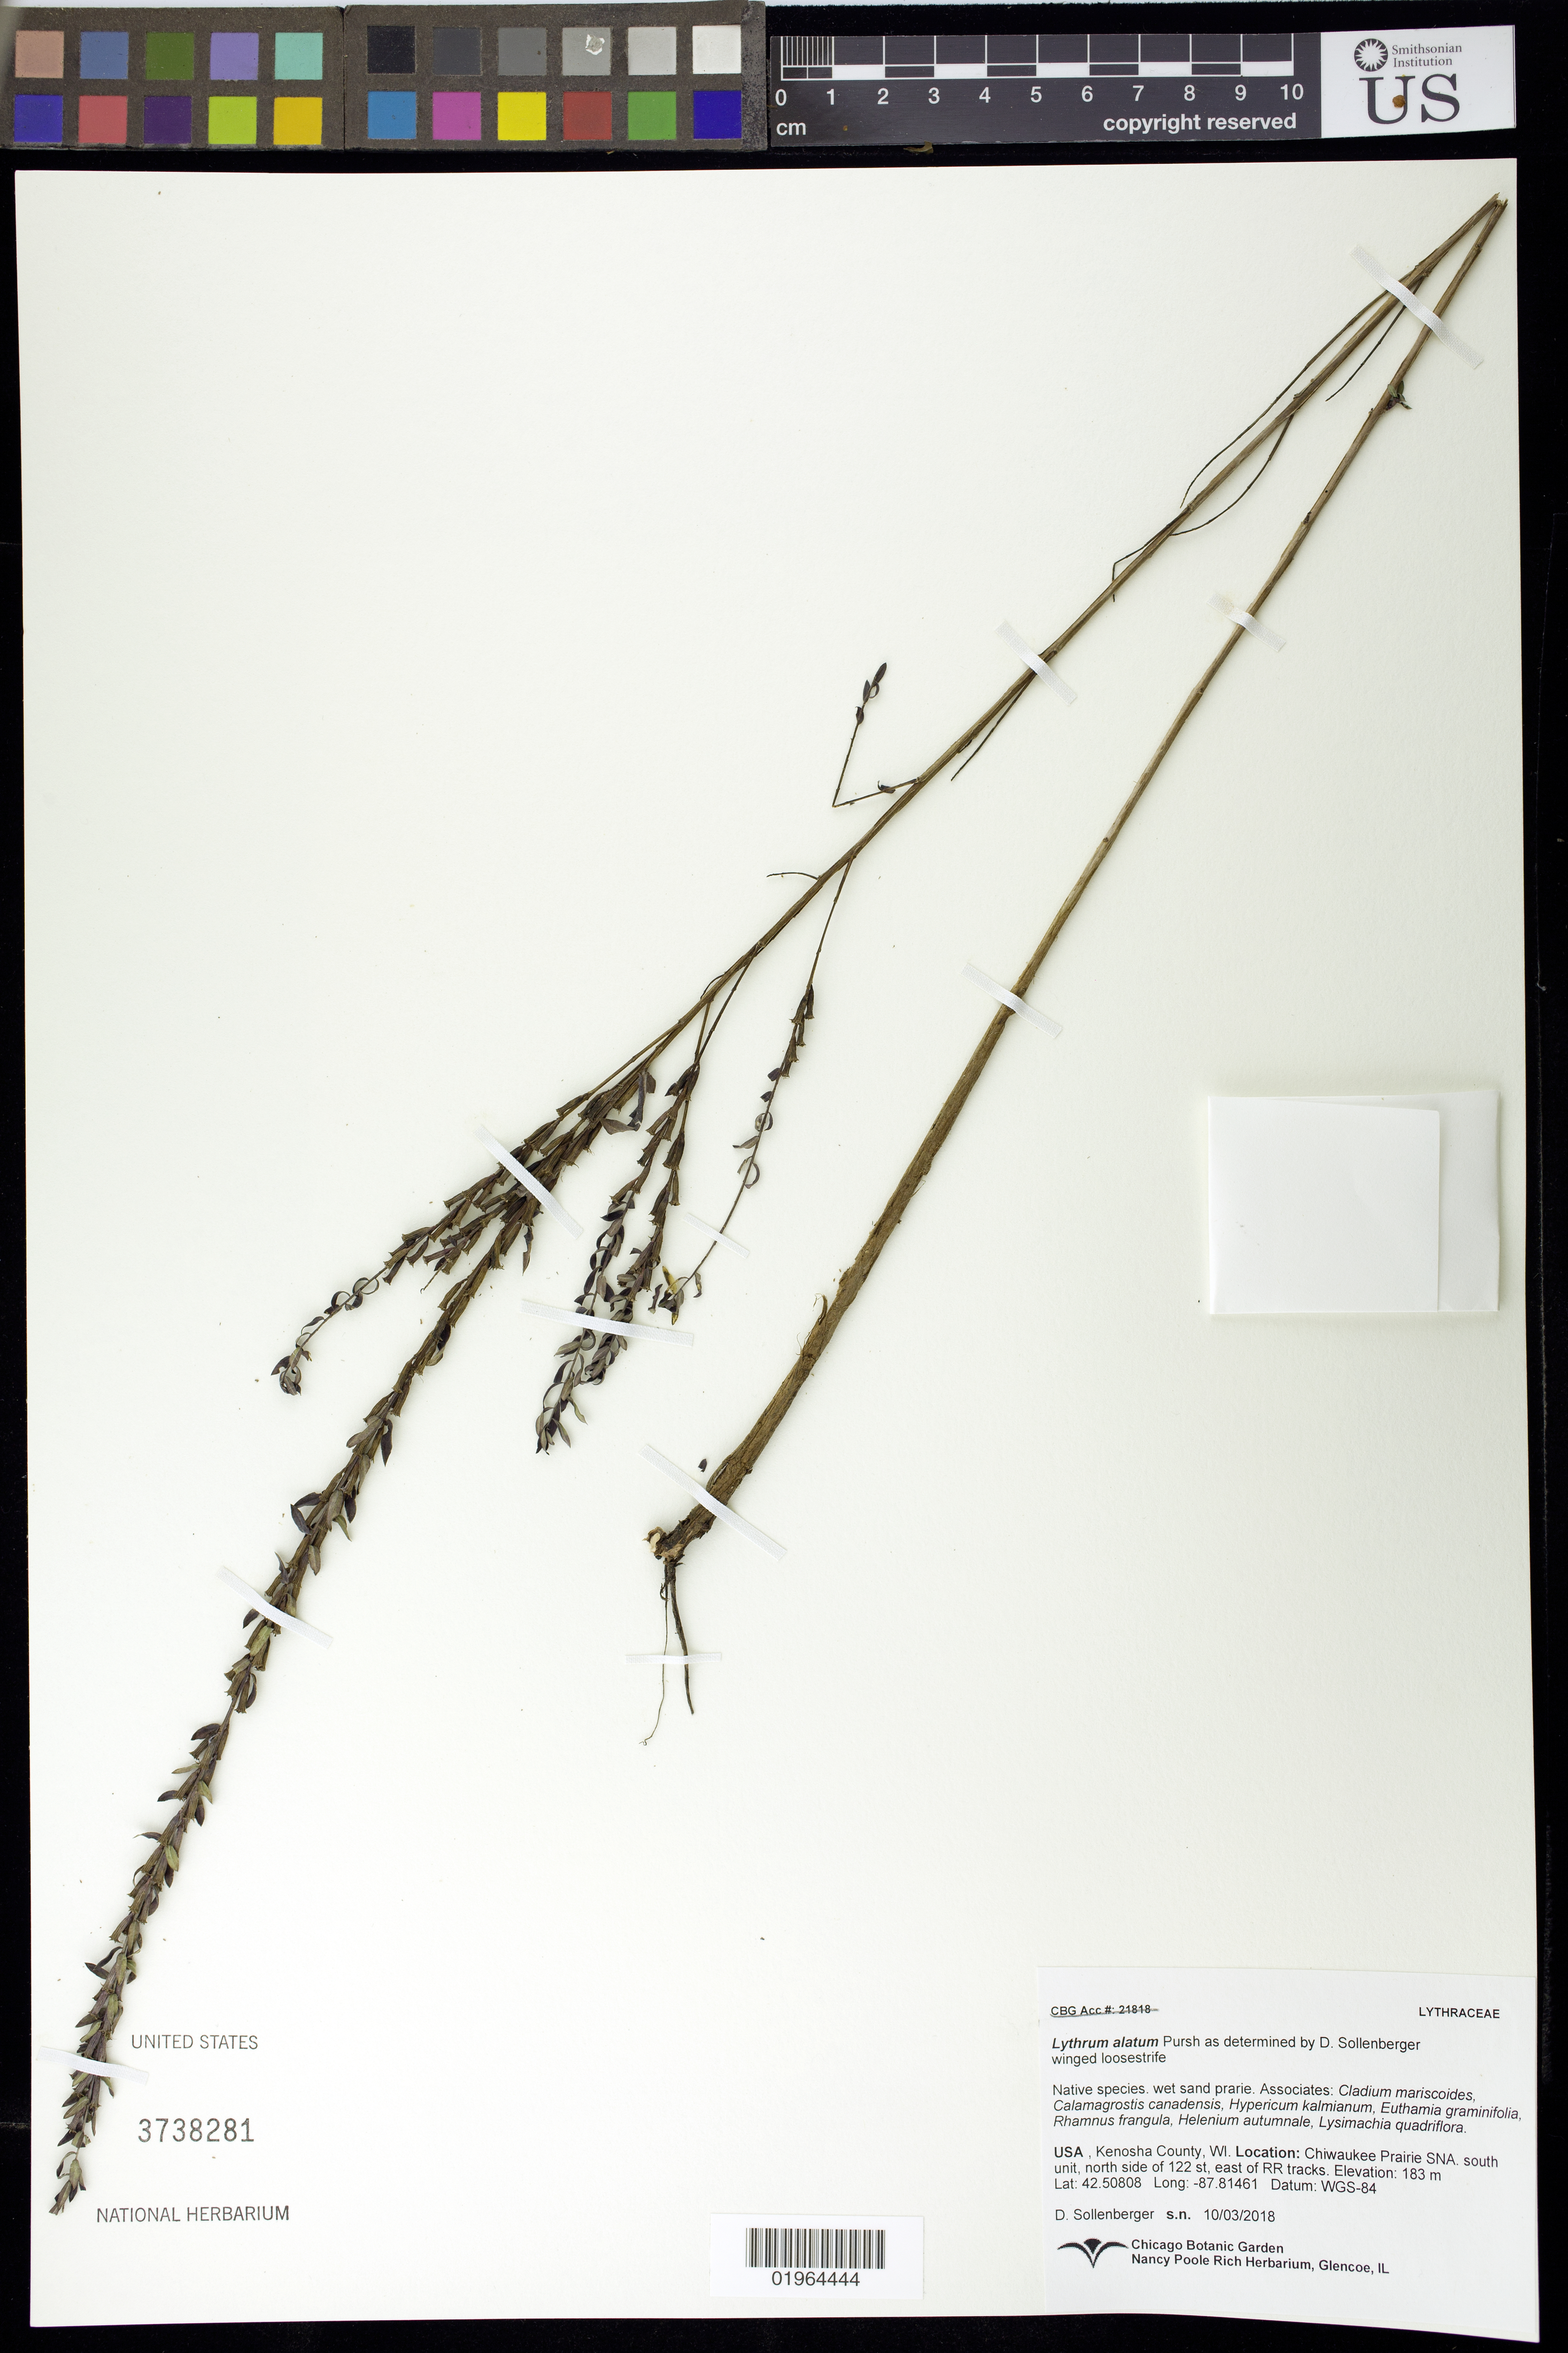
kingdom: Plantae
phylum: Tracheophyta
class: Magnoliopsida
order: Myrtales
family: Lythraceae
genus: Lythrum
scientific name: Lythrum alatum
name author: Pursh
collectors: D. Sollenberger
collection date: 2018-10-03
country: United States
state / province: Wisconsin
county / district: Kenosha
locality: Chiwaukee Prairie, south unit, north side of 122 st, east of RR tracks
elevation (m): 183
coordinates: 42.50808, -87.81461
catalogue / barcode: US 3738281